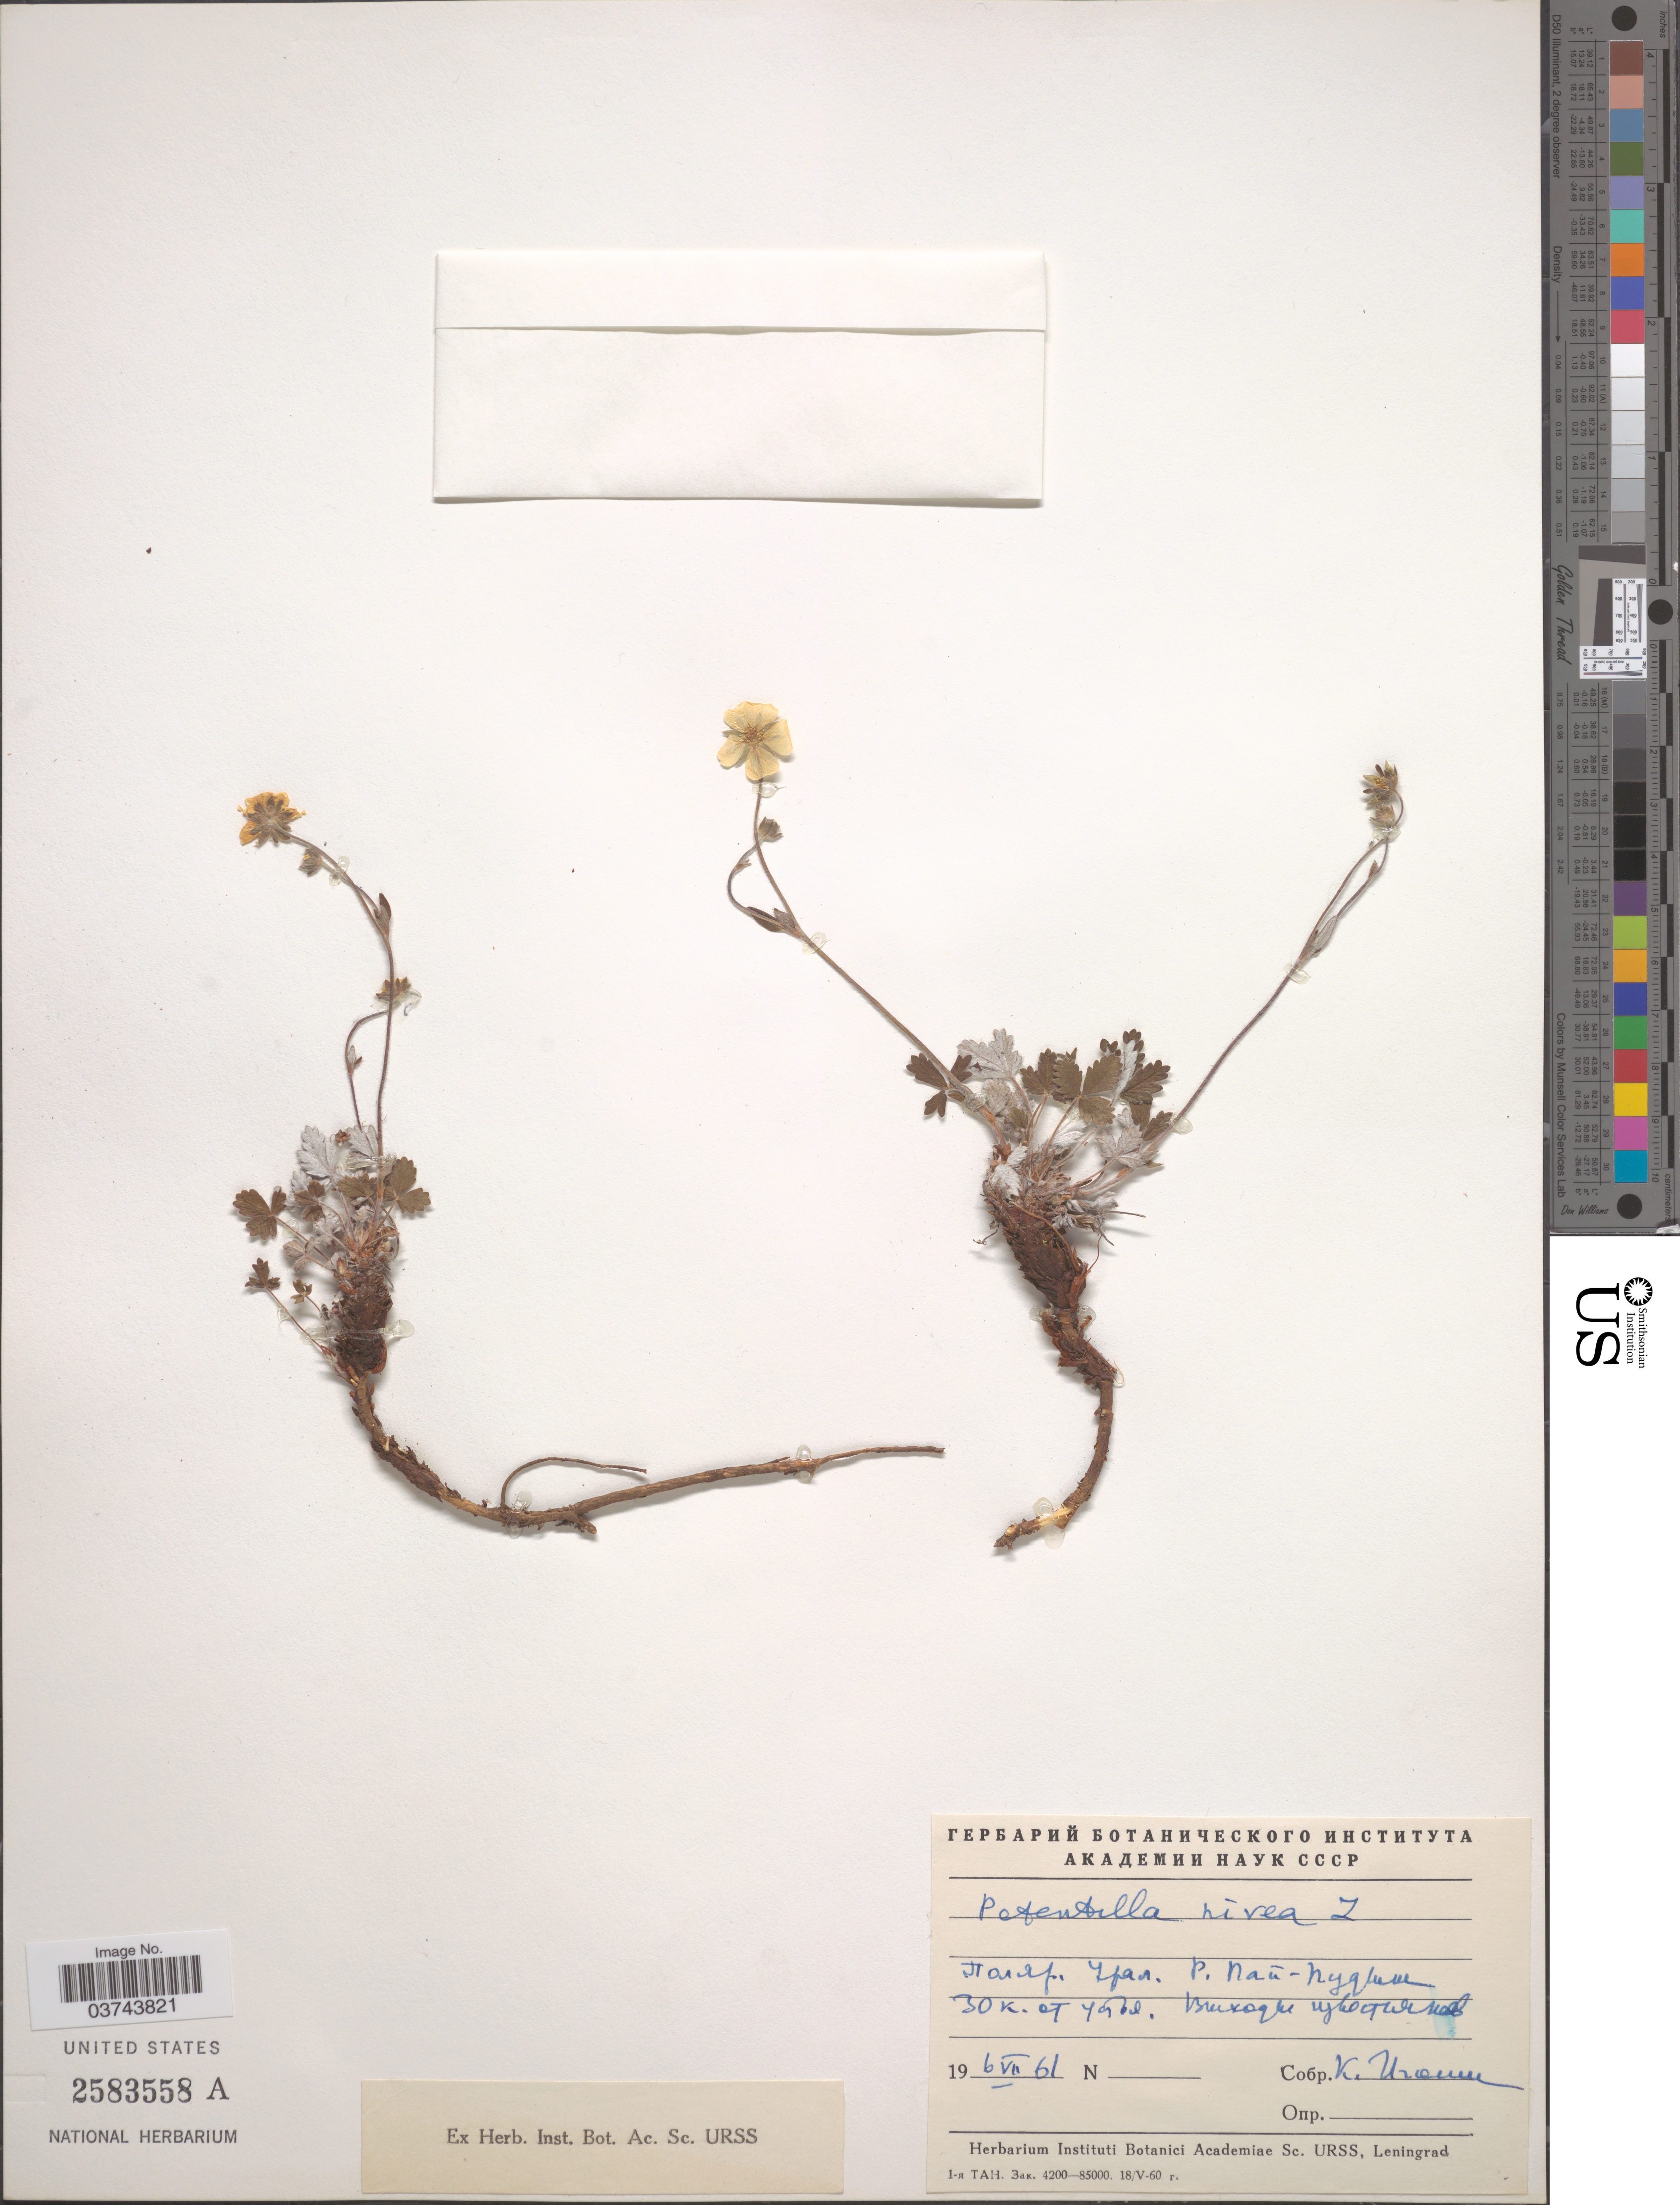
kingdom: Plantae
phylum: Tracheophyta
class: Magnoliopsida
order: Rosales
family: Rosaceae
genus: Potentilla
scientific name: Potentilla nivea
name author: L.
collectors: X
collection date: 1961-07-06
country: Russian Federation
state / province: Tyumen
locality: Yamalo-Nenets, Polyarnyi Ural, 30 km from mouth of river Pay-Pudyna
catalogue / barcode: US 2583558A